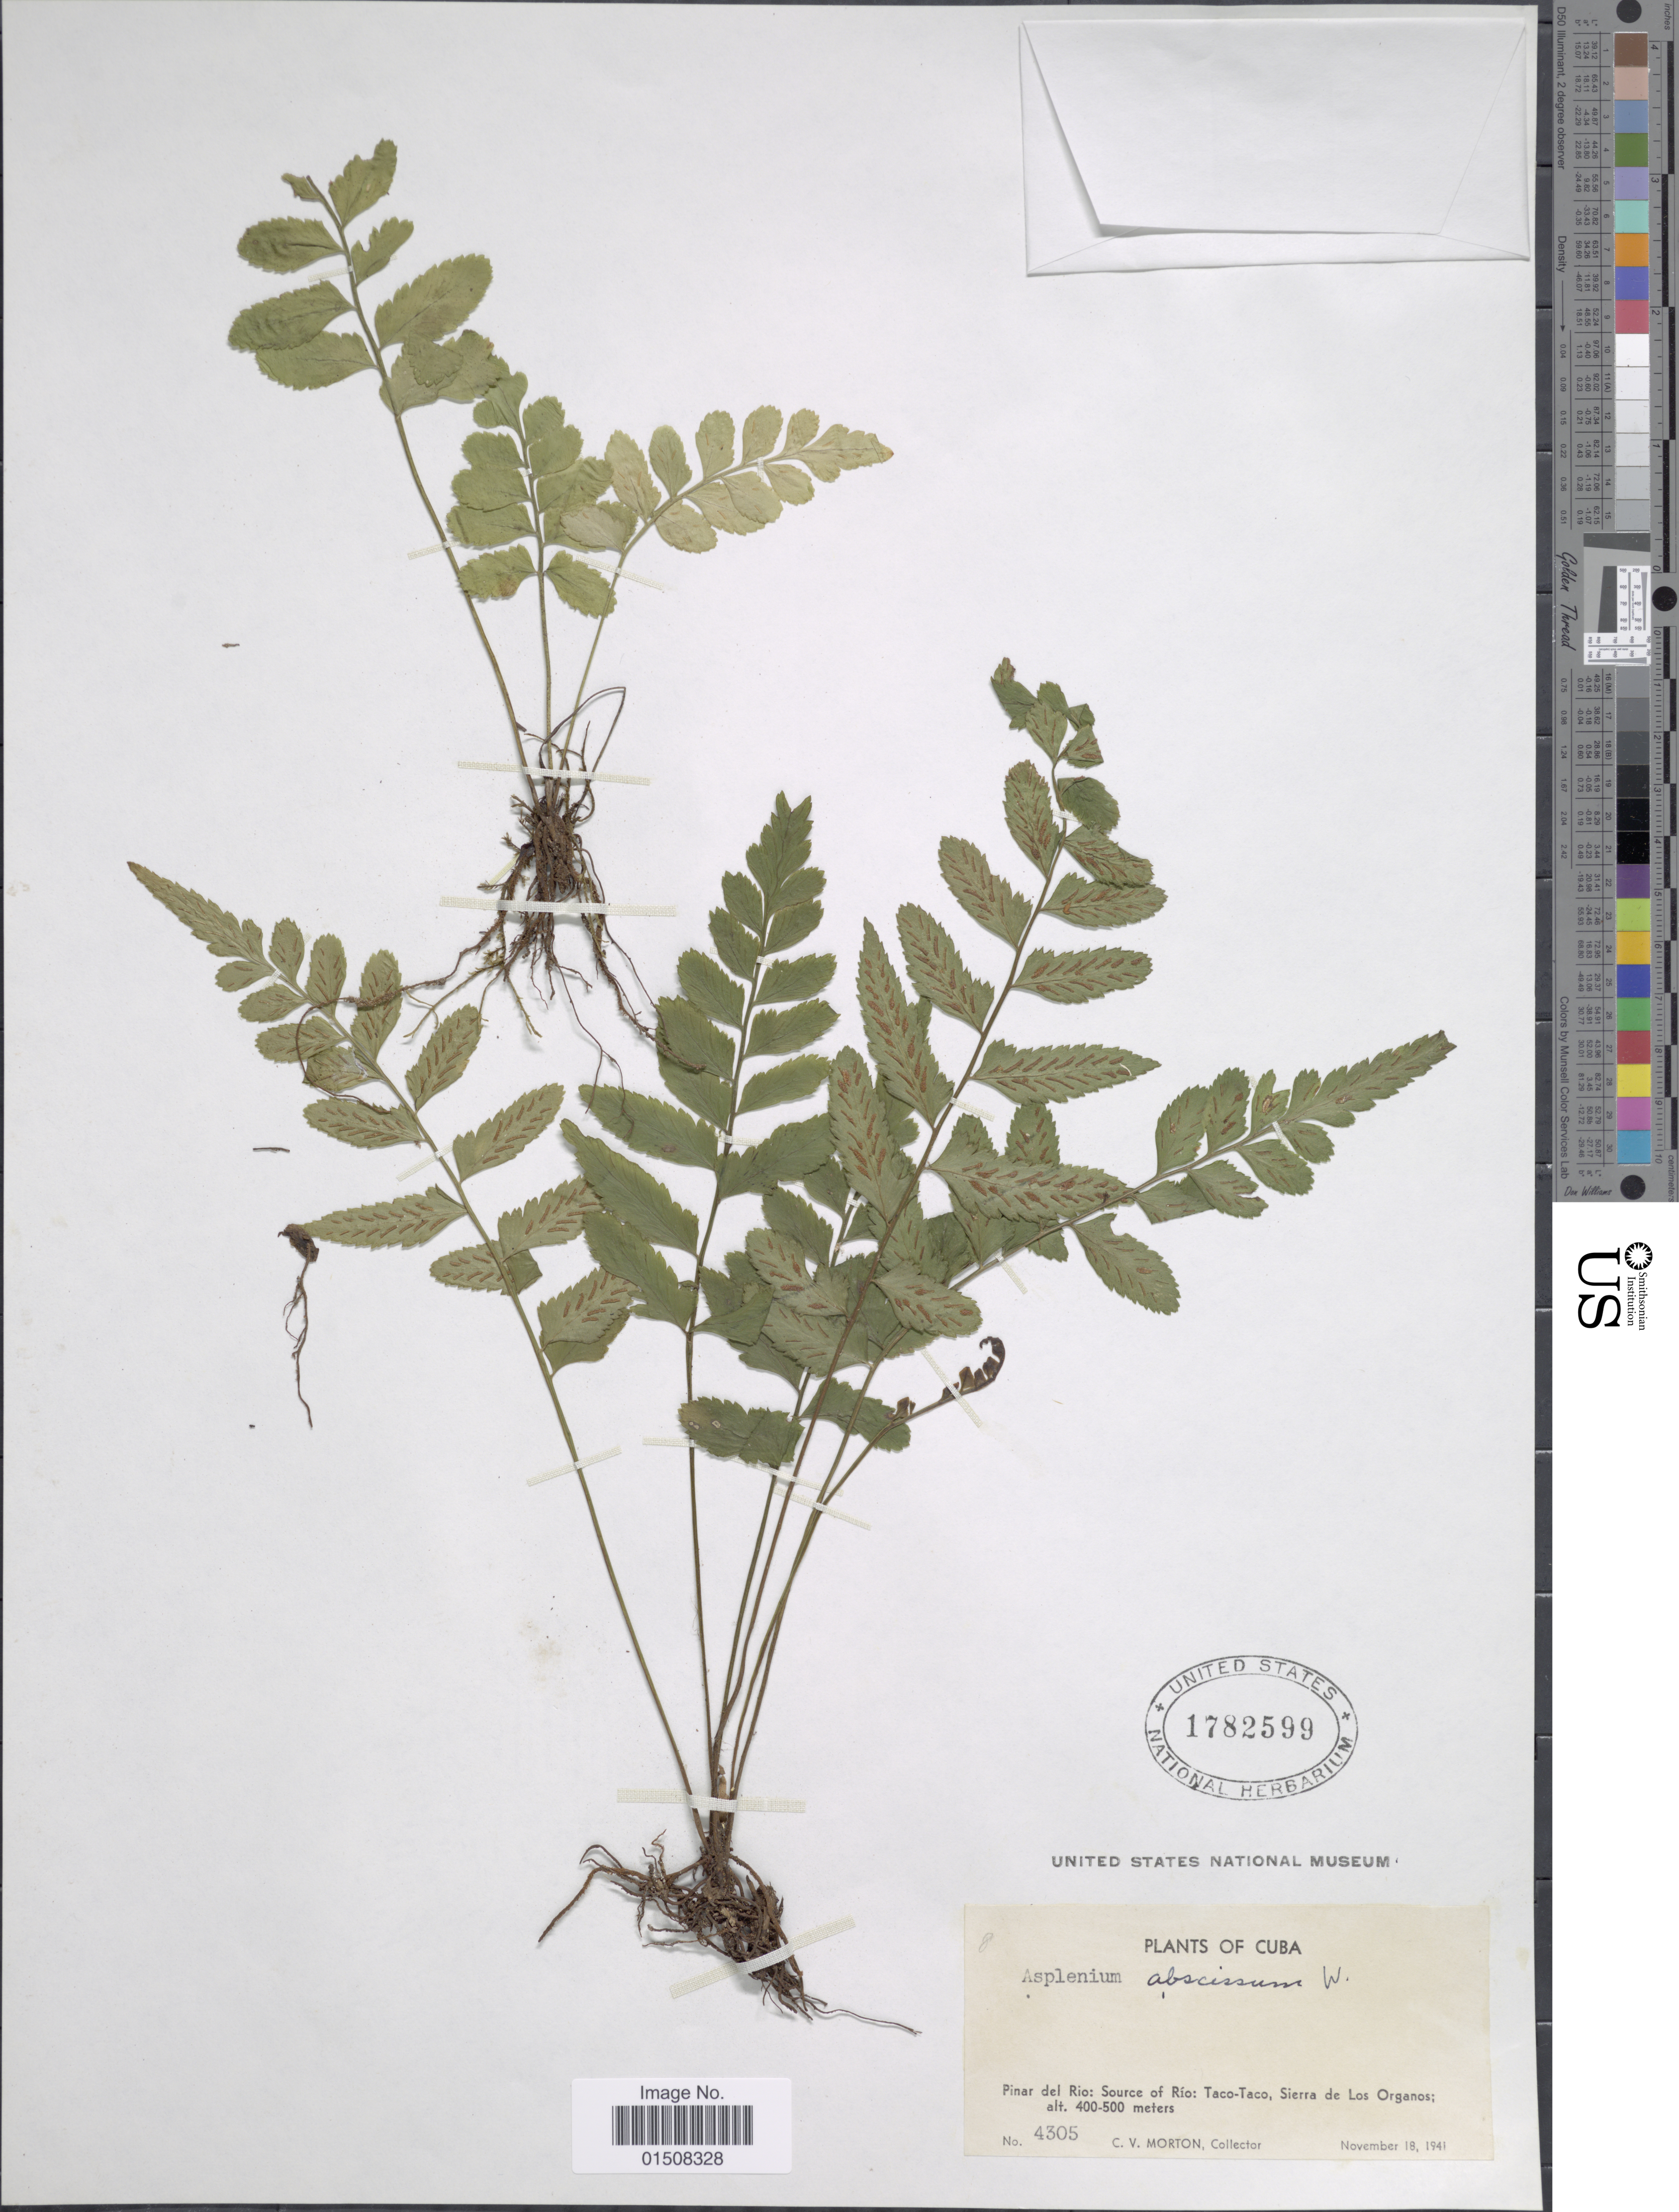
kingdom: Plantae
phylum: Tracheophyta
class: Polypodiopsida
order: Polypodiales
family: Aspleniaceae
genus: Asplenium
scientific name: Asplenium abscissum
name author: Willd.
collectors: C. V. Morton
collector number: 4305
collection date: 1941-11-18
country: Cuba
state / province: Pinar del Río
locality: Source of Rio: Taco-Taco, Sierra de Los Organos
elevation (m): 400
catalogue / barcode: US 1782599